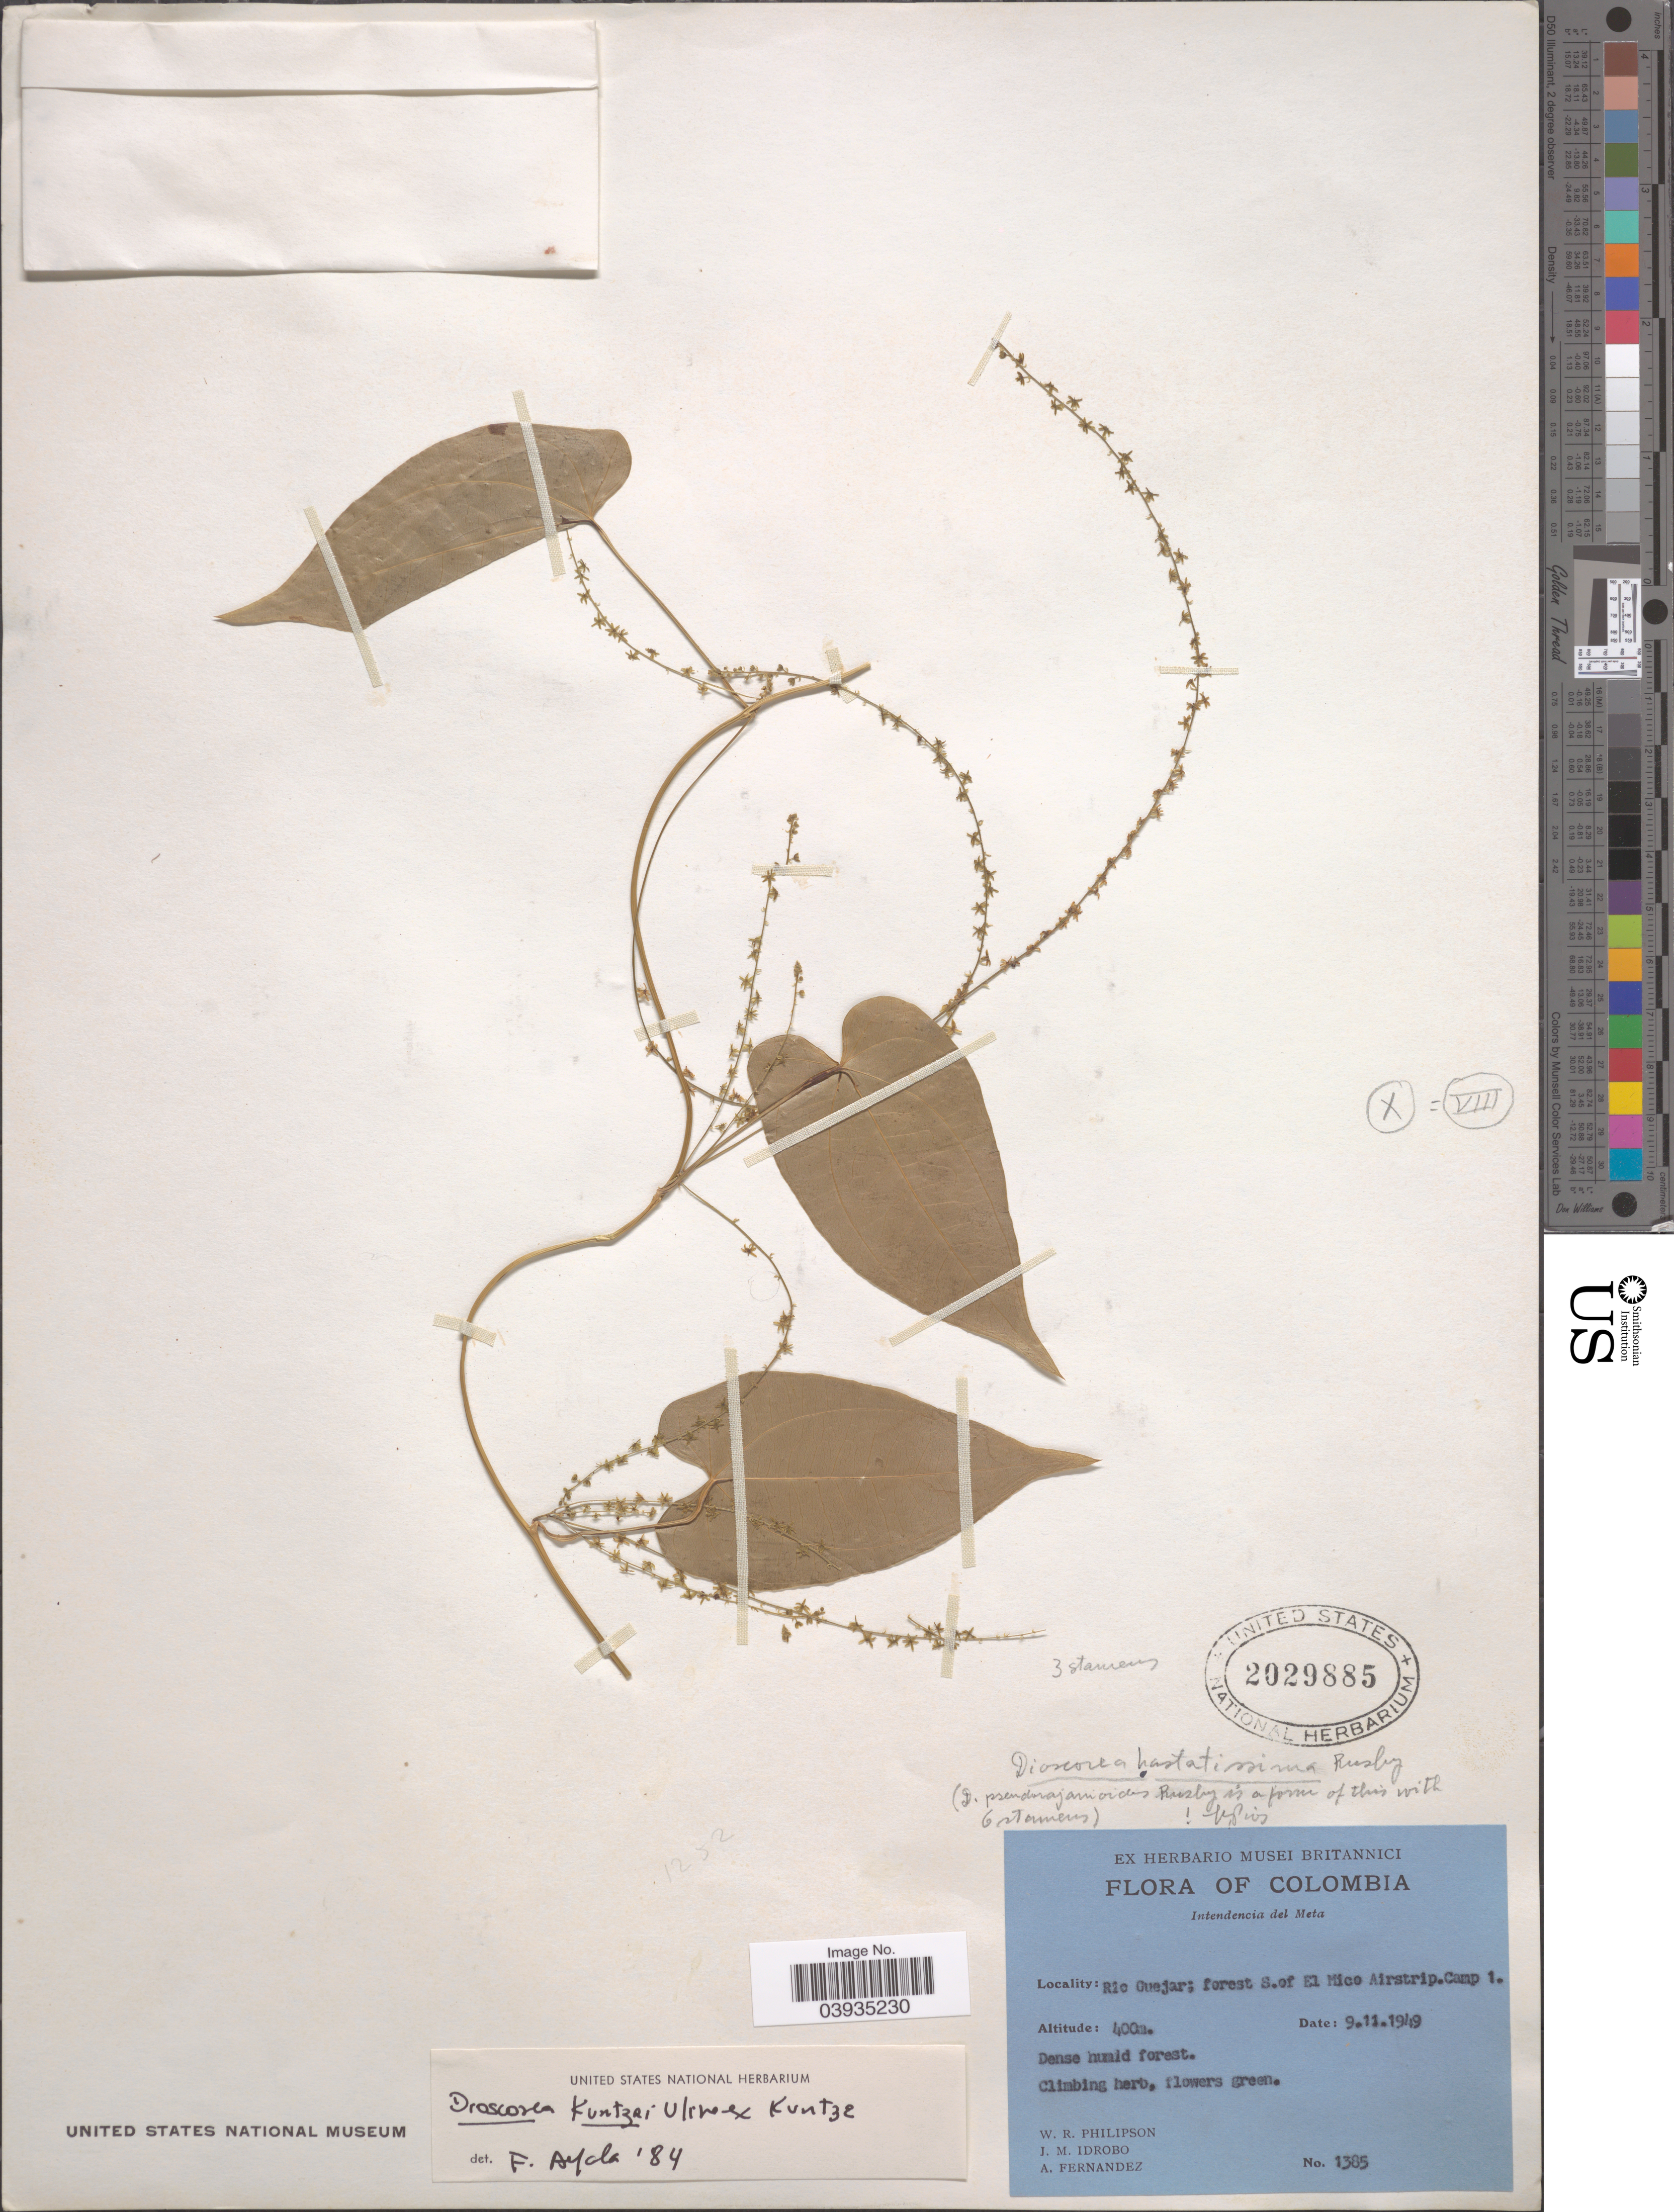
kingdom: Plantae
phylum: Tracheophyta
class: Liliopsida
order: Dioscoreales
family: Dioscoreaceae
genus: Dioscorea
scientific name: Dioscorea kuntzei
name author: Uline ex Kuntze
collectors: W. R. Philipson, J. M. Idrobo & A. Fernandez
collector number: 1385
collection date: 1949-11-09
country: Colombia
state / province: Meta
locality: Intendencia del Meta. Rio Guejar; S. of El Mico Airstrip. Camp 1.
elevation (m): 400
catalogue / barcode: US 2029885